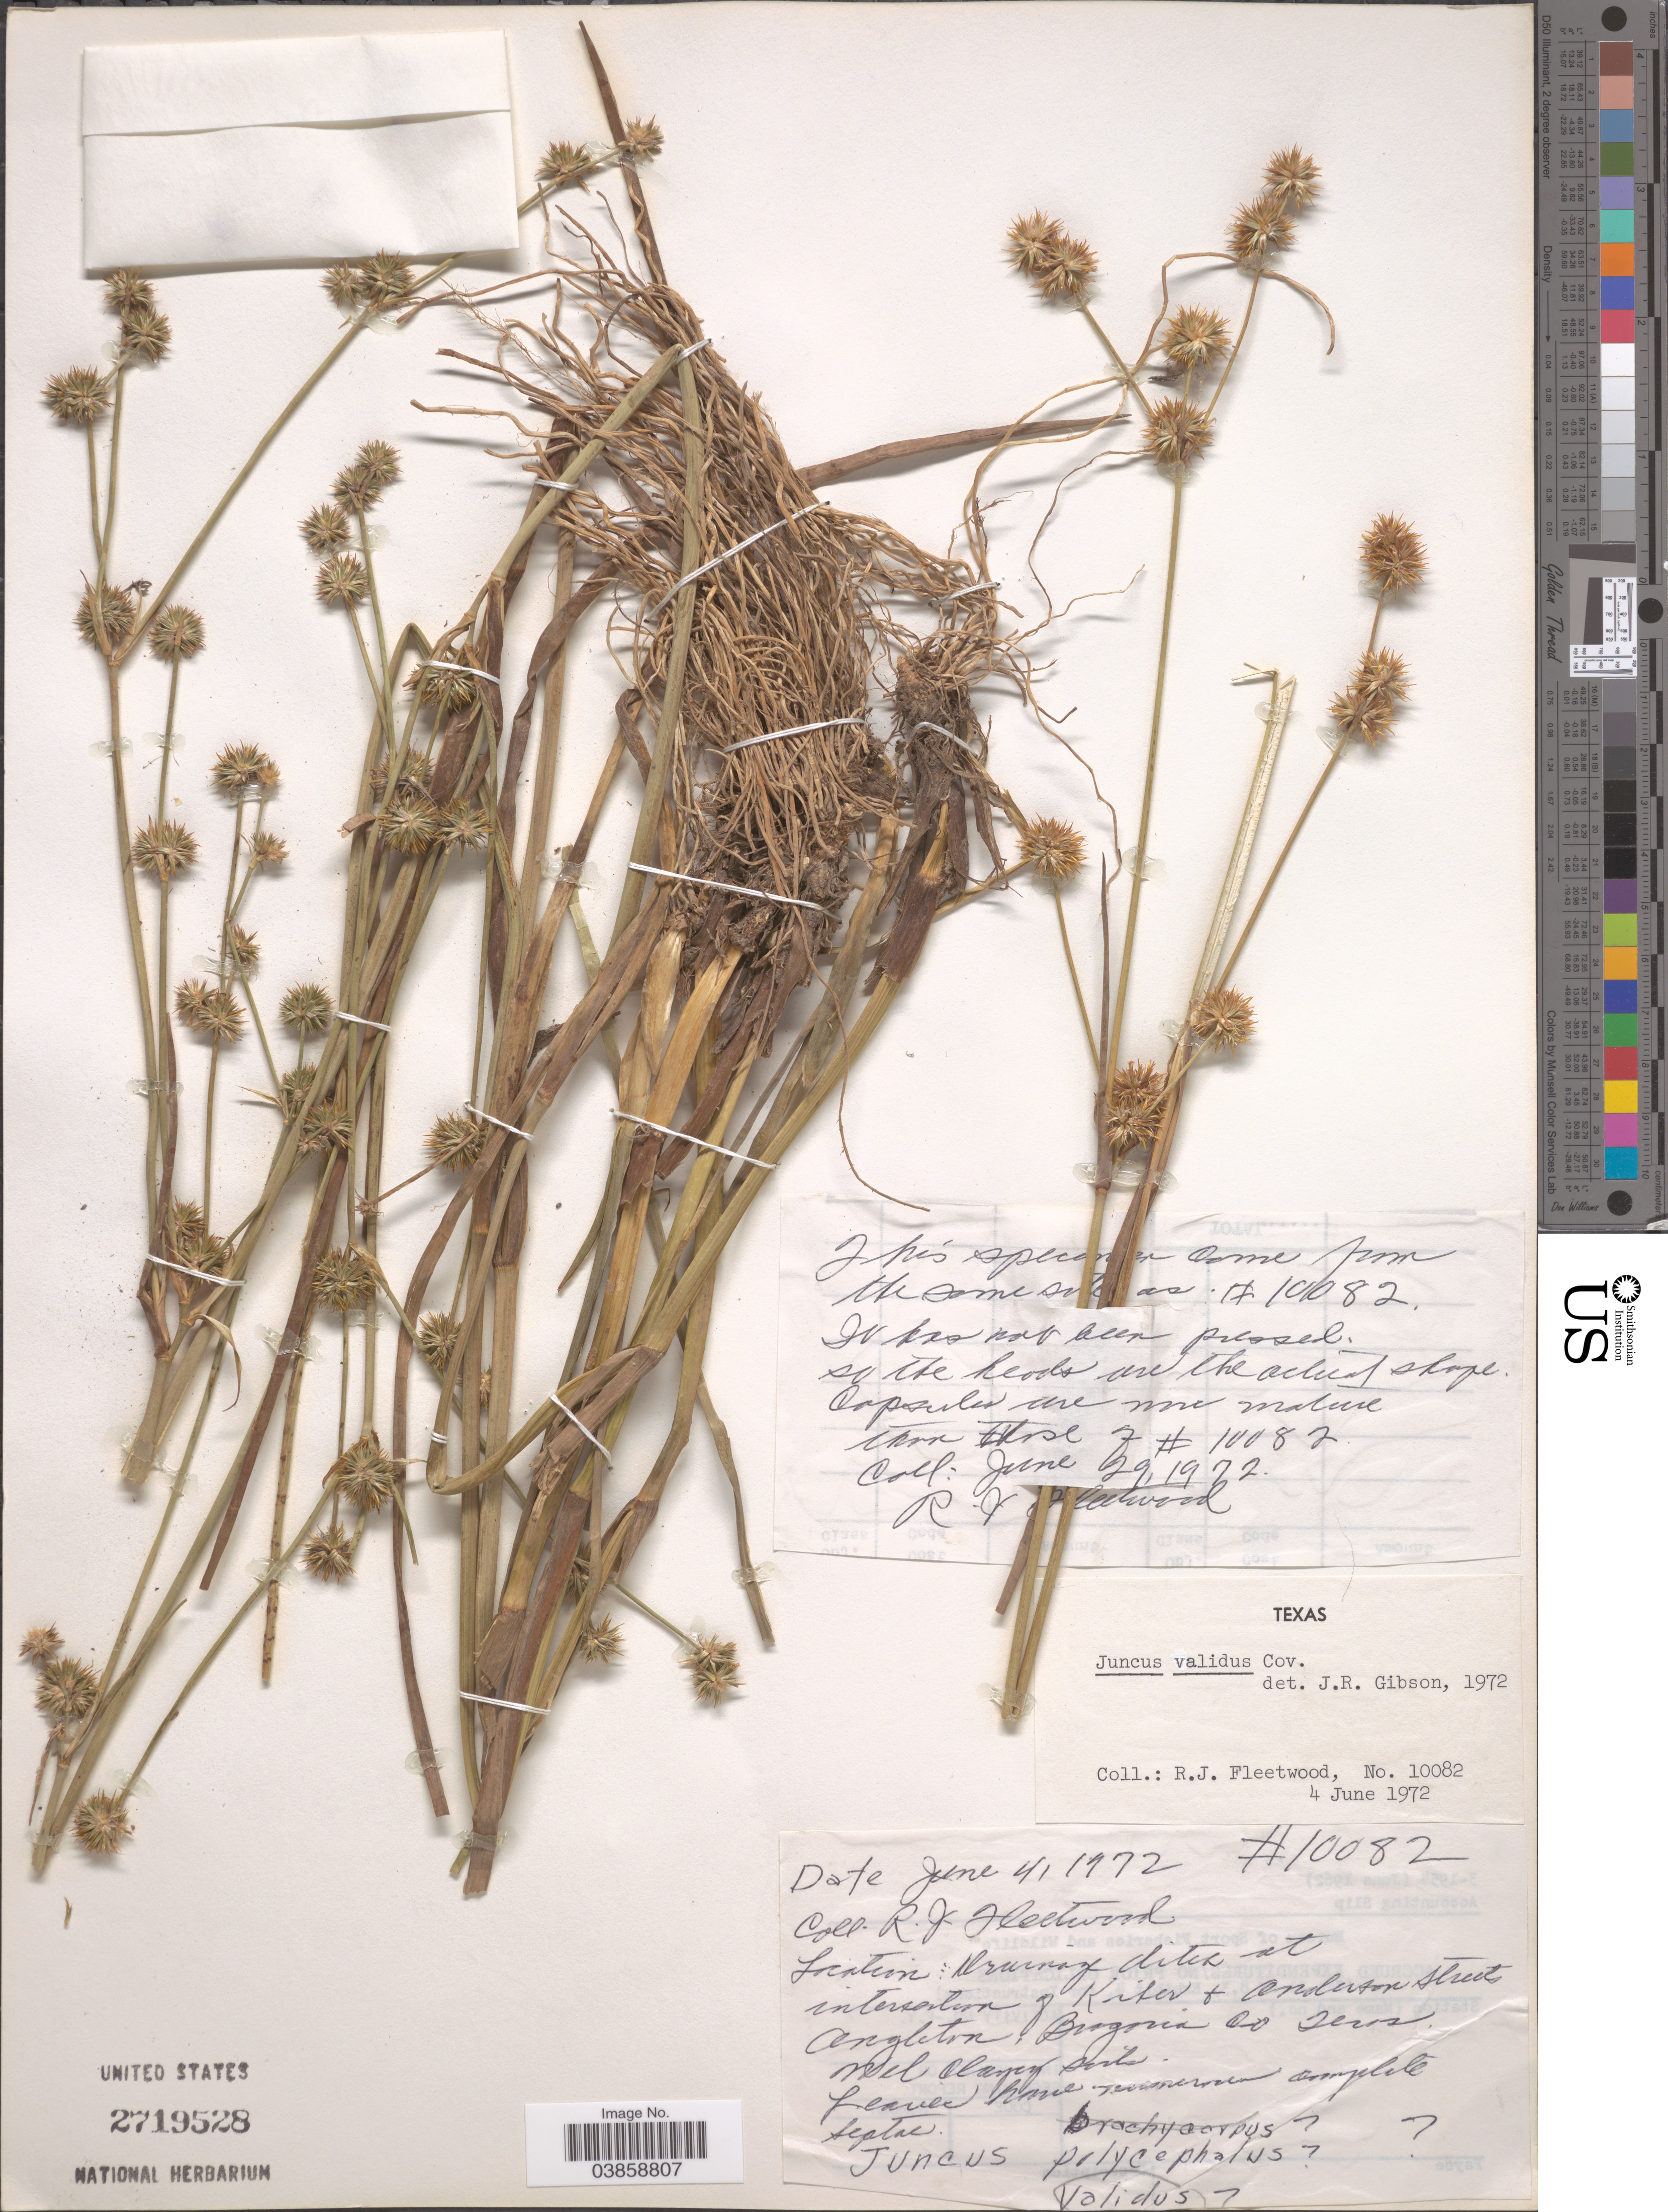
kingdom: Plantae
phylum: Tracheophyta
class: Liliopsida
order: Poales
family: Juncaceae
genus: Juncus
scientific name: Juncus sp.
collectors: R. J. Fleetwood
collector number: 10082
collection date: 1972-06-04/1972-06-29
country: United States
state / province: Texas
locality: Drainage ditch at intersection of Kiber & Anderson Streets. Angleton, Brazoria Co.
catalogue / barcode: US 2719528